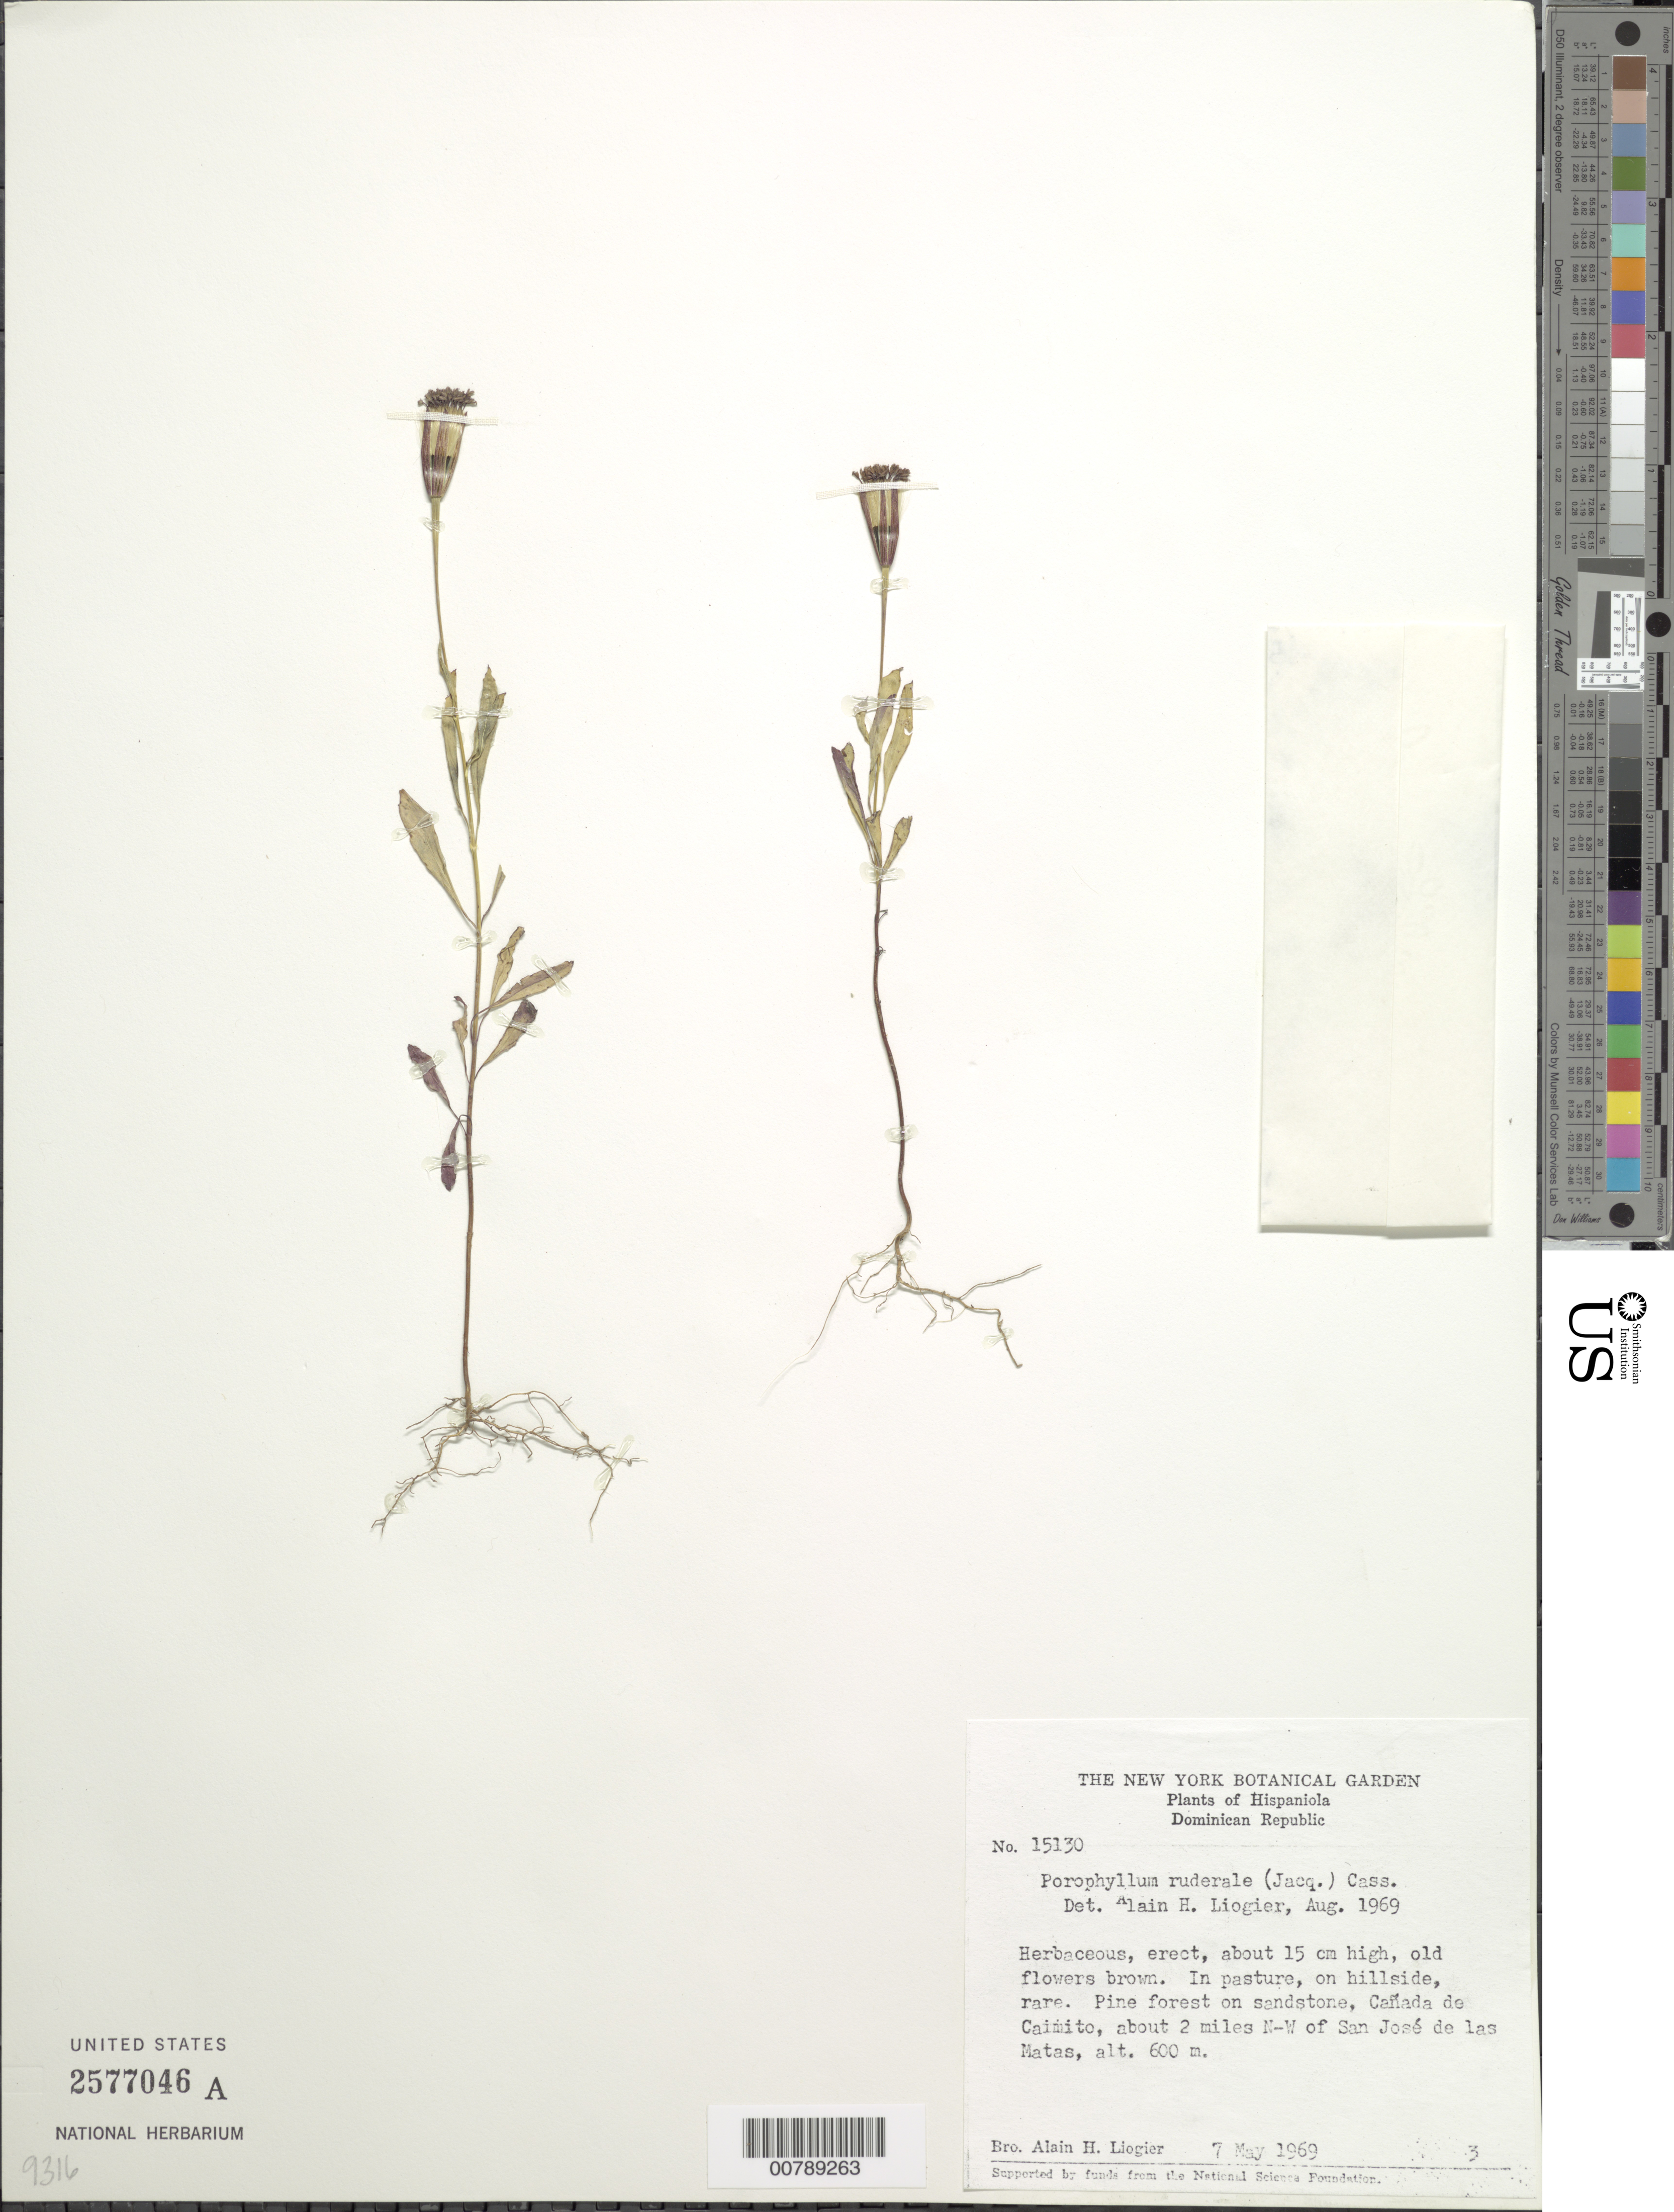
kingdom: Plantae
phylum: Tracheophyta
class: Magnoliopsida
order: Asterales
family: Asteraceae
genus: Porophyllum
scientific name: Porophyllum ruderale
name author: (Jacq.) Cass.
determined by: Liogier, Alain H.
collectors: A. H. Liogier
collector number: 15130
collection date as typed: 07 May 1969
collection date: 1969-05-07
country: Dominican Republic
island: Hispaniola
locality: In pasture, on hillside, rare. Pine forest on sandstone. Cañada de Caimito, about 2 miles NW of San José de las Matas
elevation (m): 600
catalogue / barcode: US 2577046A